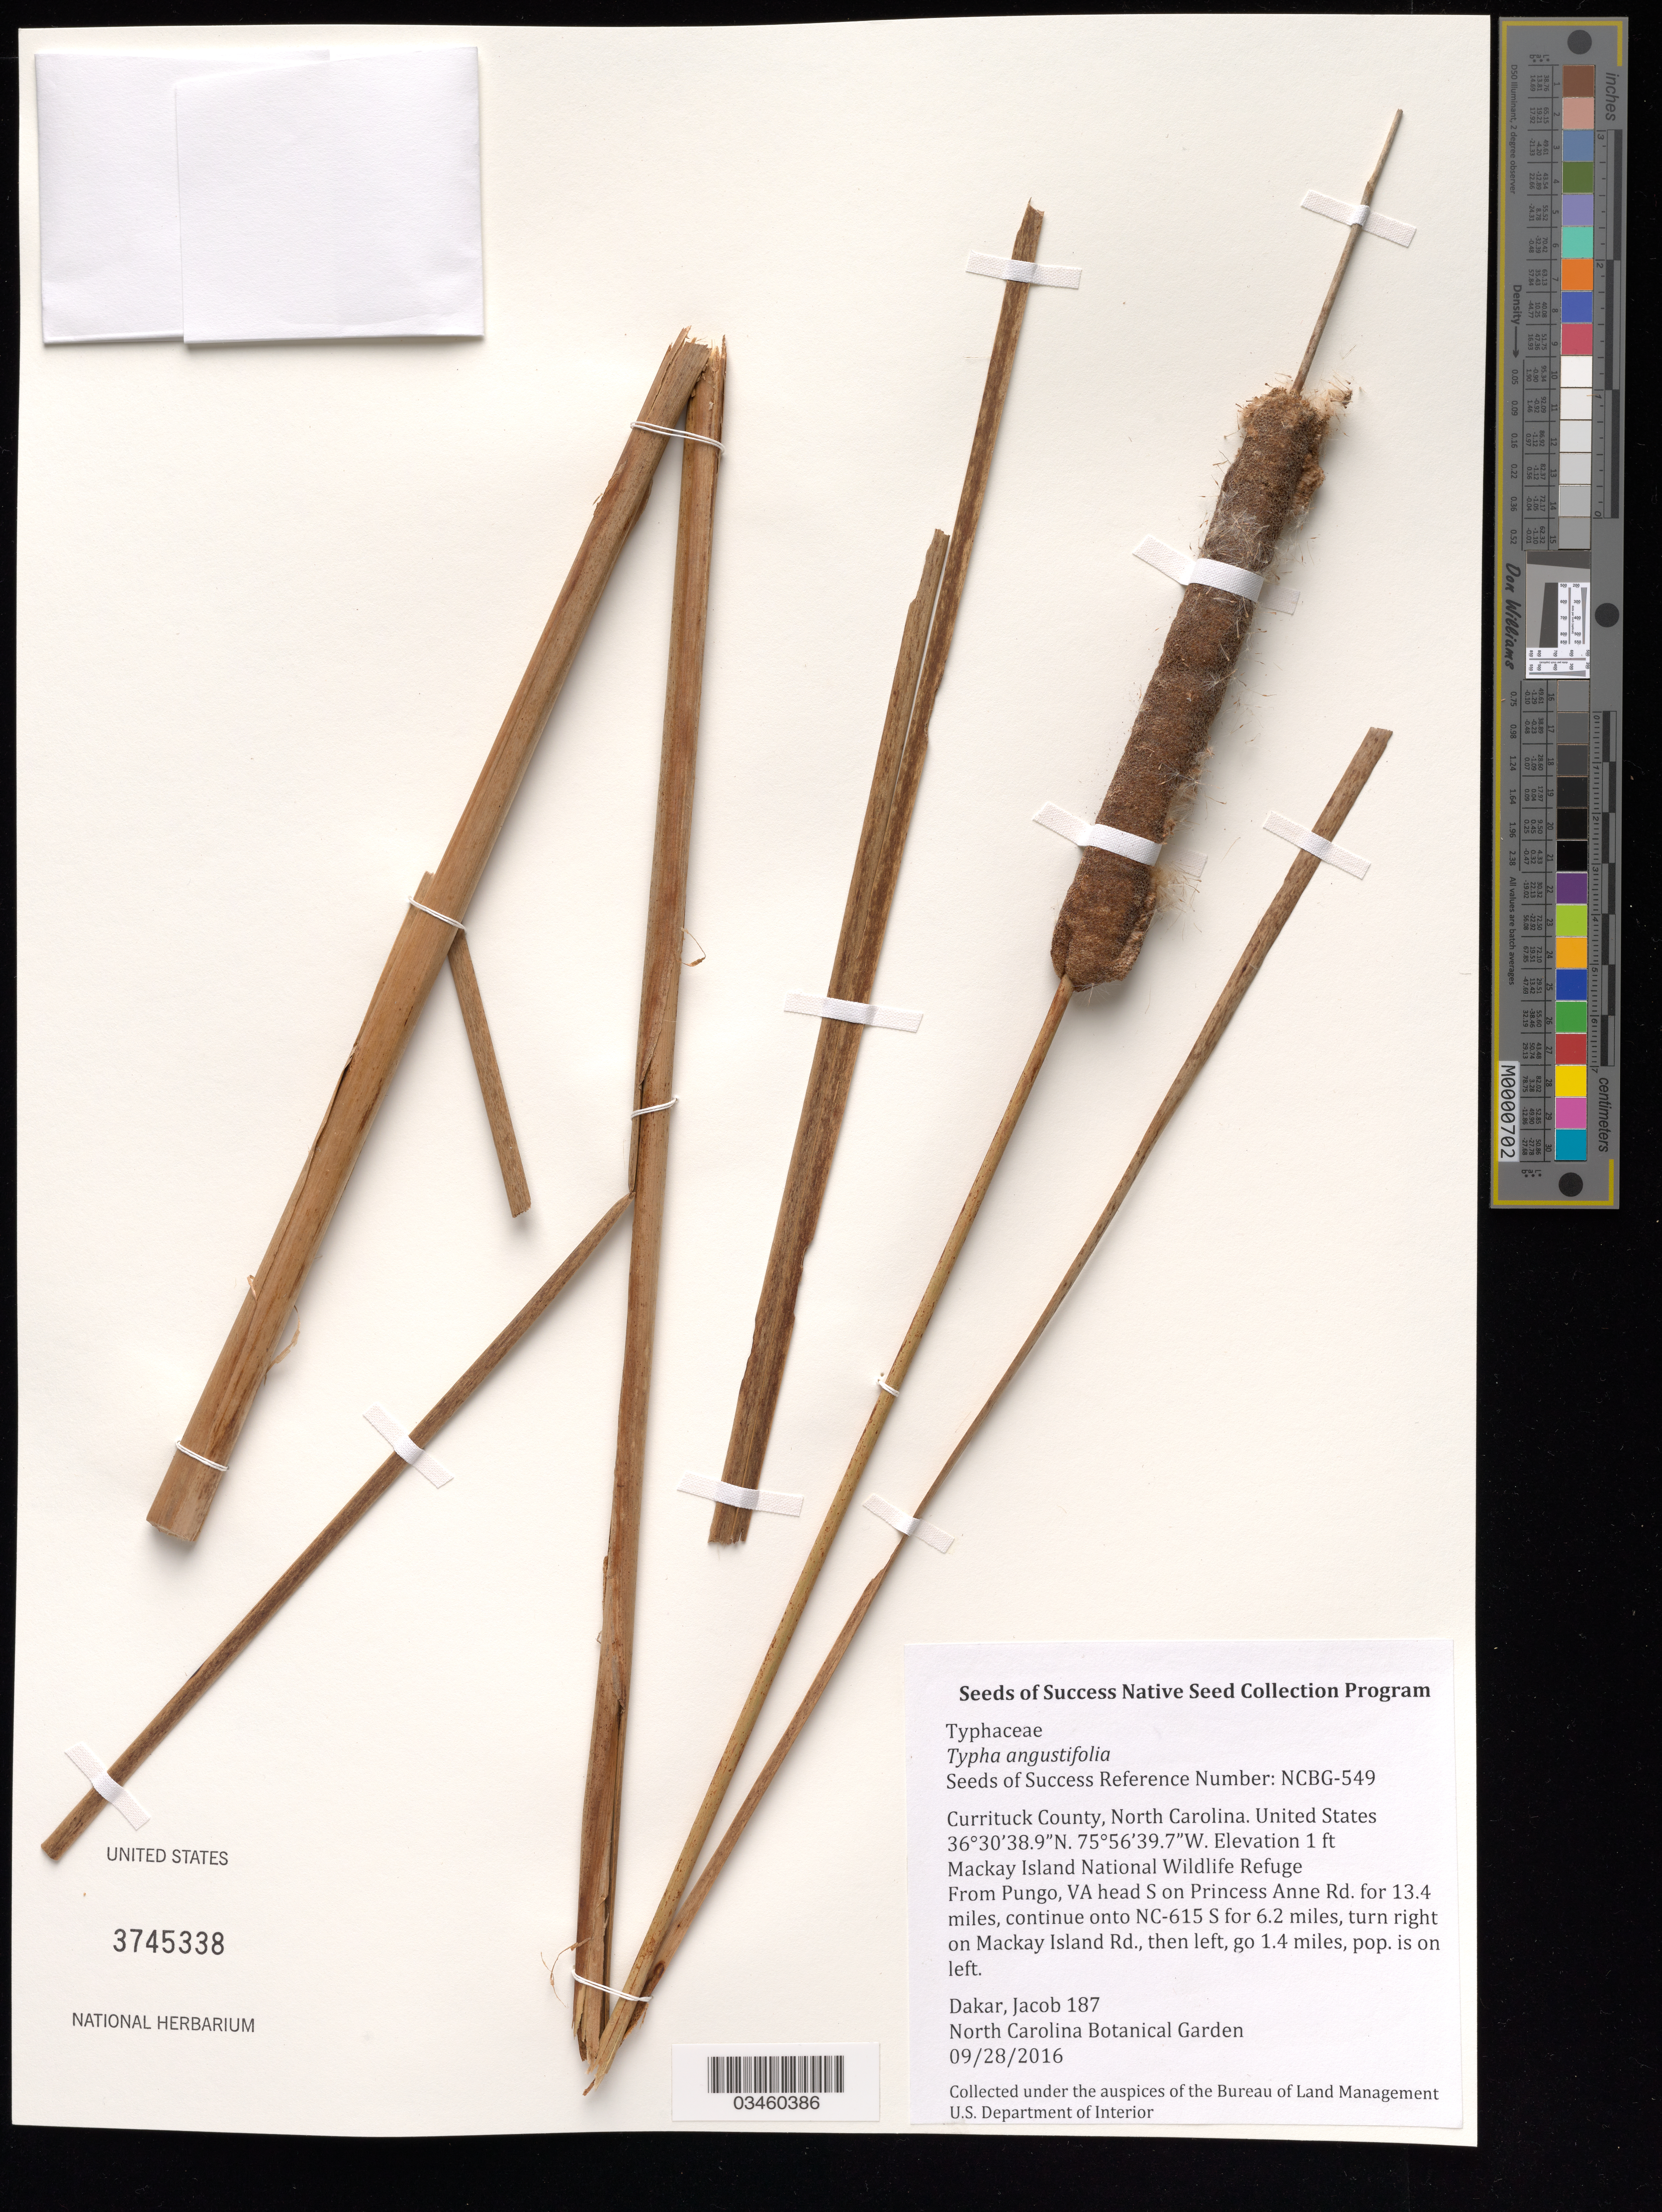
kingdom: Plantae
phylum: Tracheophyta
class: Liliopsida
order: Poales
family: Typhaceae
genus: Typha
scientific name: Typha angustifolia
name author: L.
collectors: J. Dakar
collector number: NCBG-549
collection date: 2016-09-28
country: United States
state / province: North Carolina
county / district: Currituck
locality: Mackay Island National Wildlife Refuge, Mackay Island Rd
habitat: Cattail brackish tidal marsh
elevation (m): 0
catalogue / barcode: US 3745338